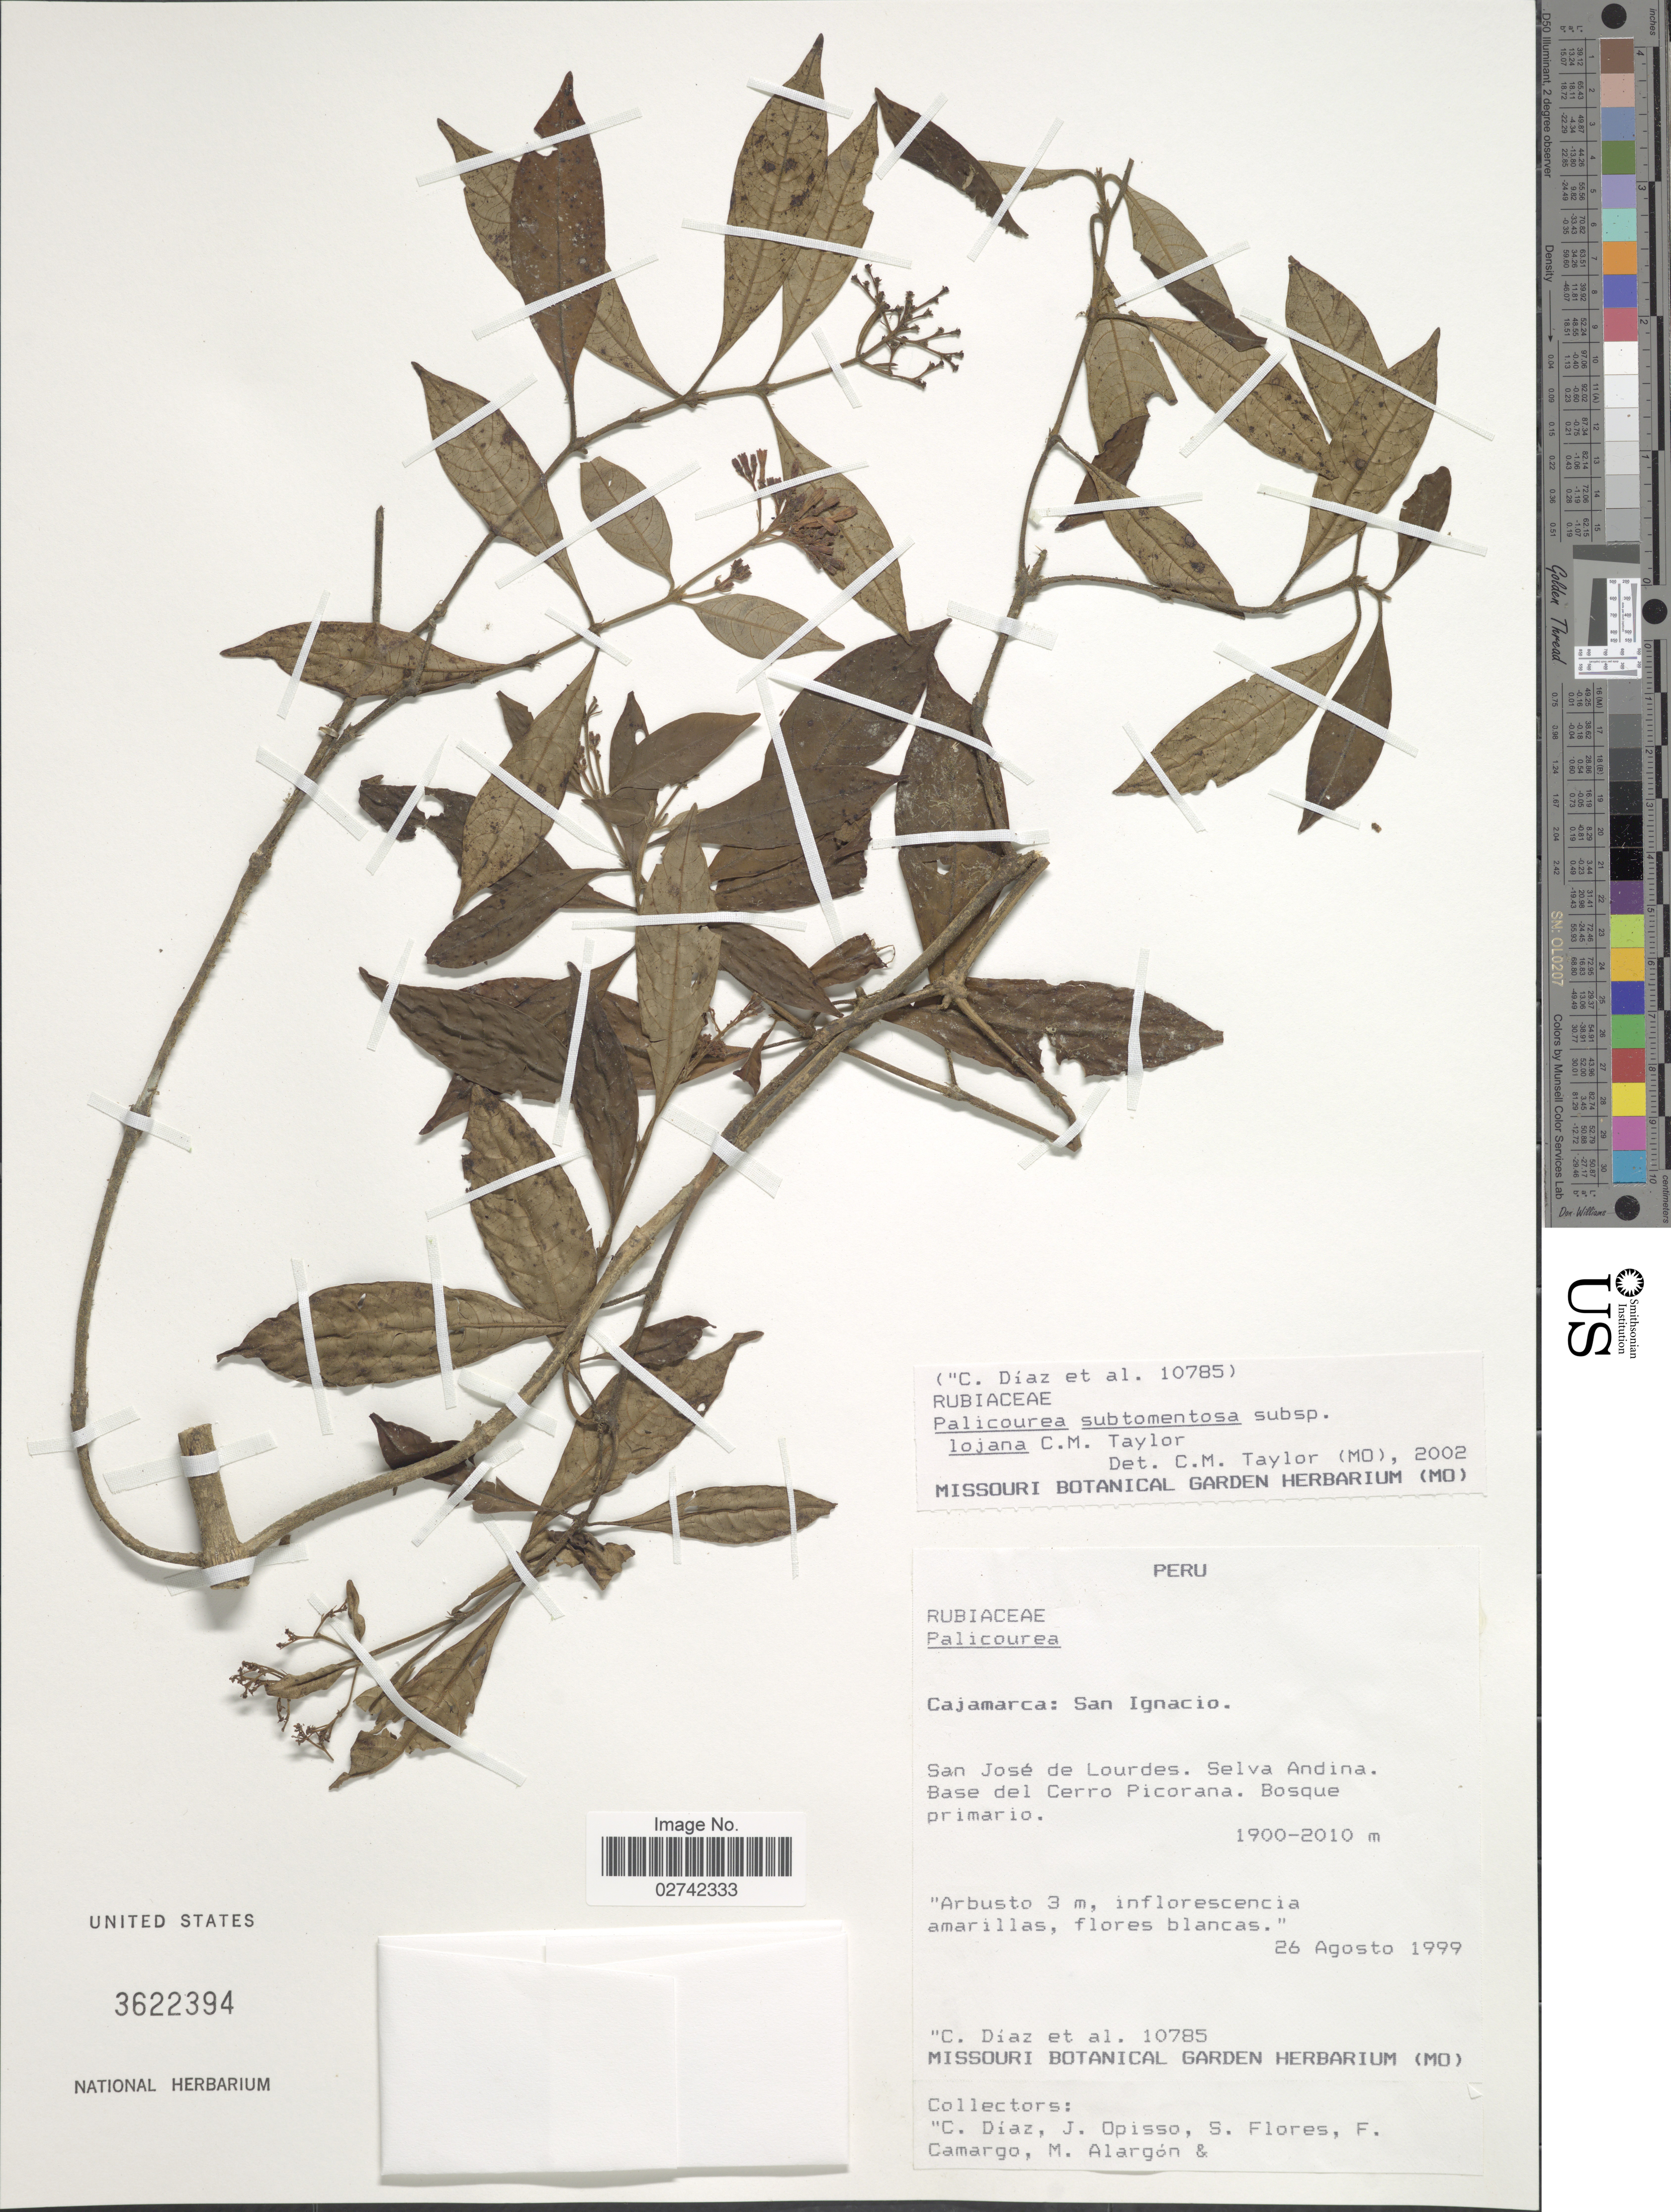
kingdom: Plantae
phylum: Tracheophyta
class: Magnoliopsida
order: Gentianales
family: Rubiaceae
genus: Palicourea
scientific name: Palicourea subtomentosa subsp. lojana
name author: C.M. Taylor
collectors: C. Díaz, J. Opisso, M. Flores, F. C. Camargo & M. Alargon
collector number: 10785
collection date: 1999-08-26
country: Peru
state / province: Cajamarca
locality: San Ignacio, San Jose de Lourdes, Selva Andina, Base del Cerro Picorana.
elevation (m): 1900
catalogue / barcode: US 3622394